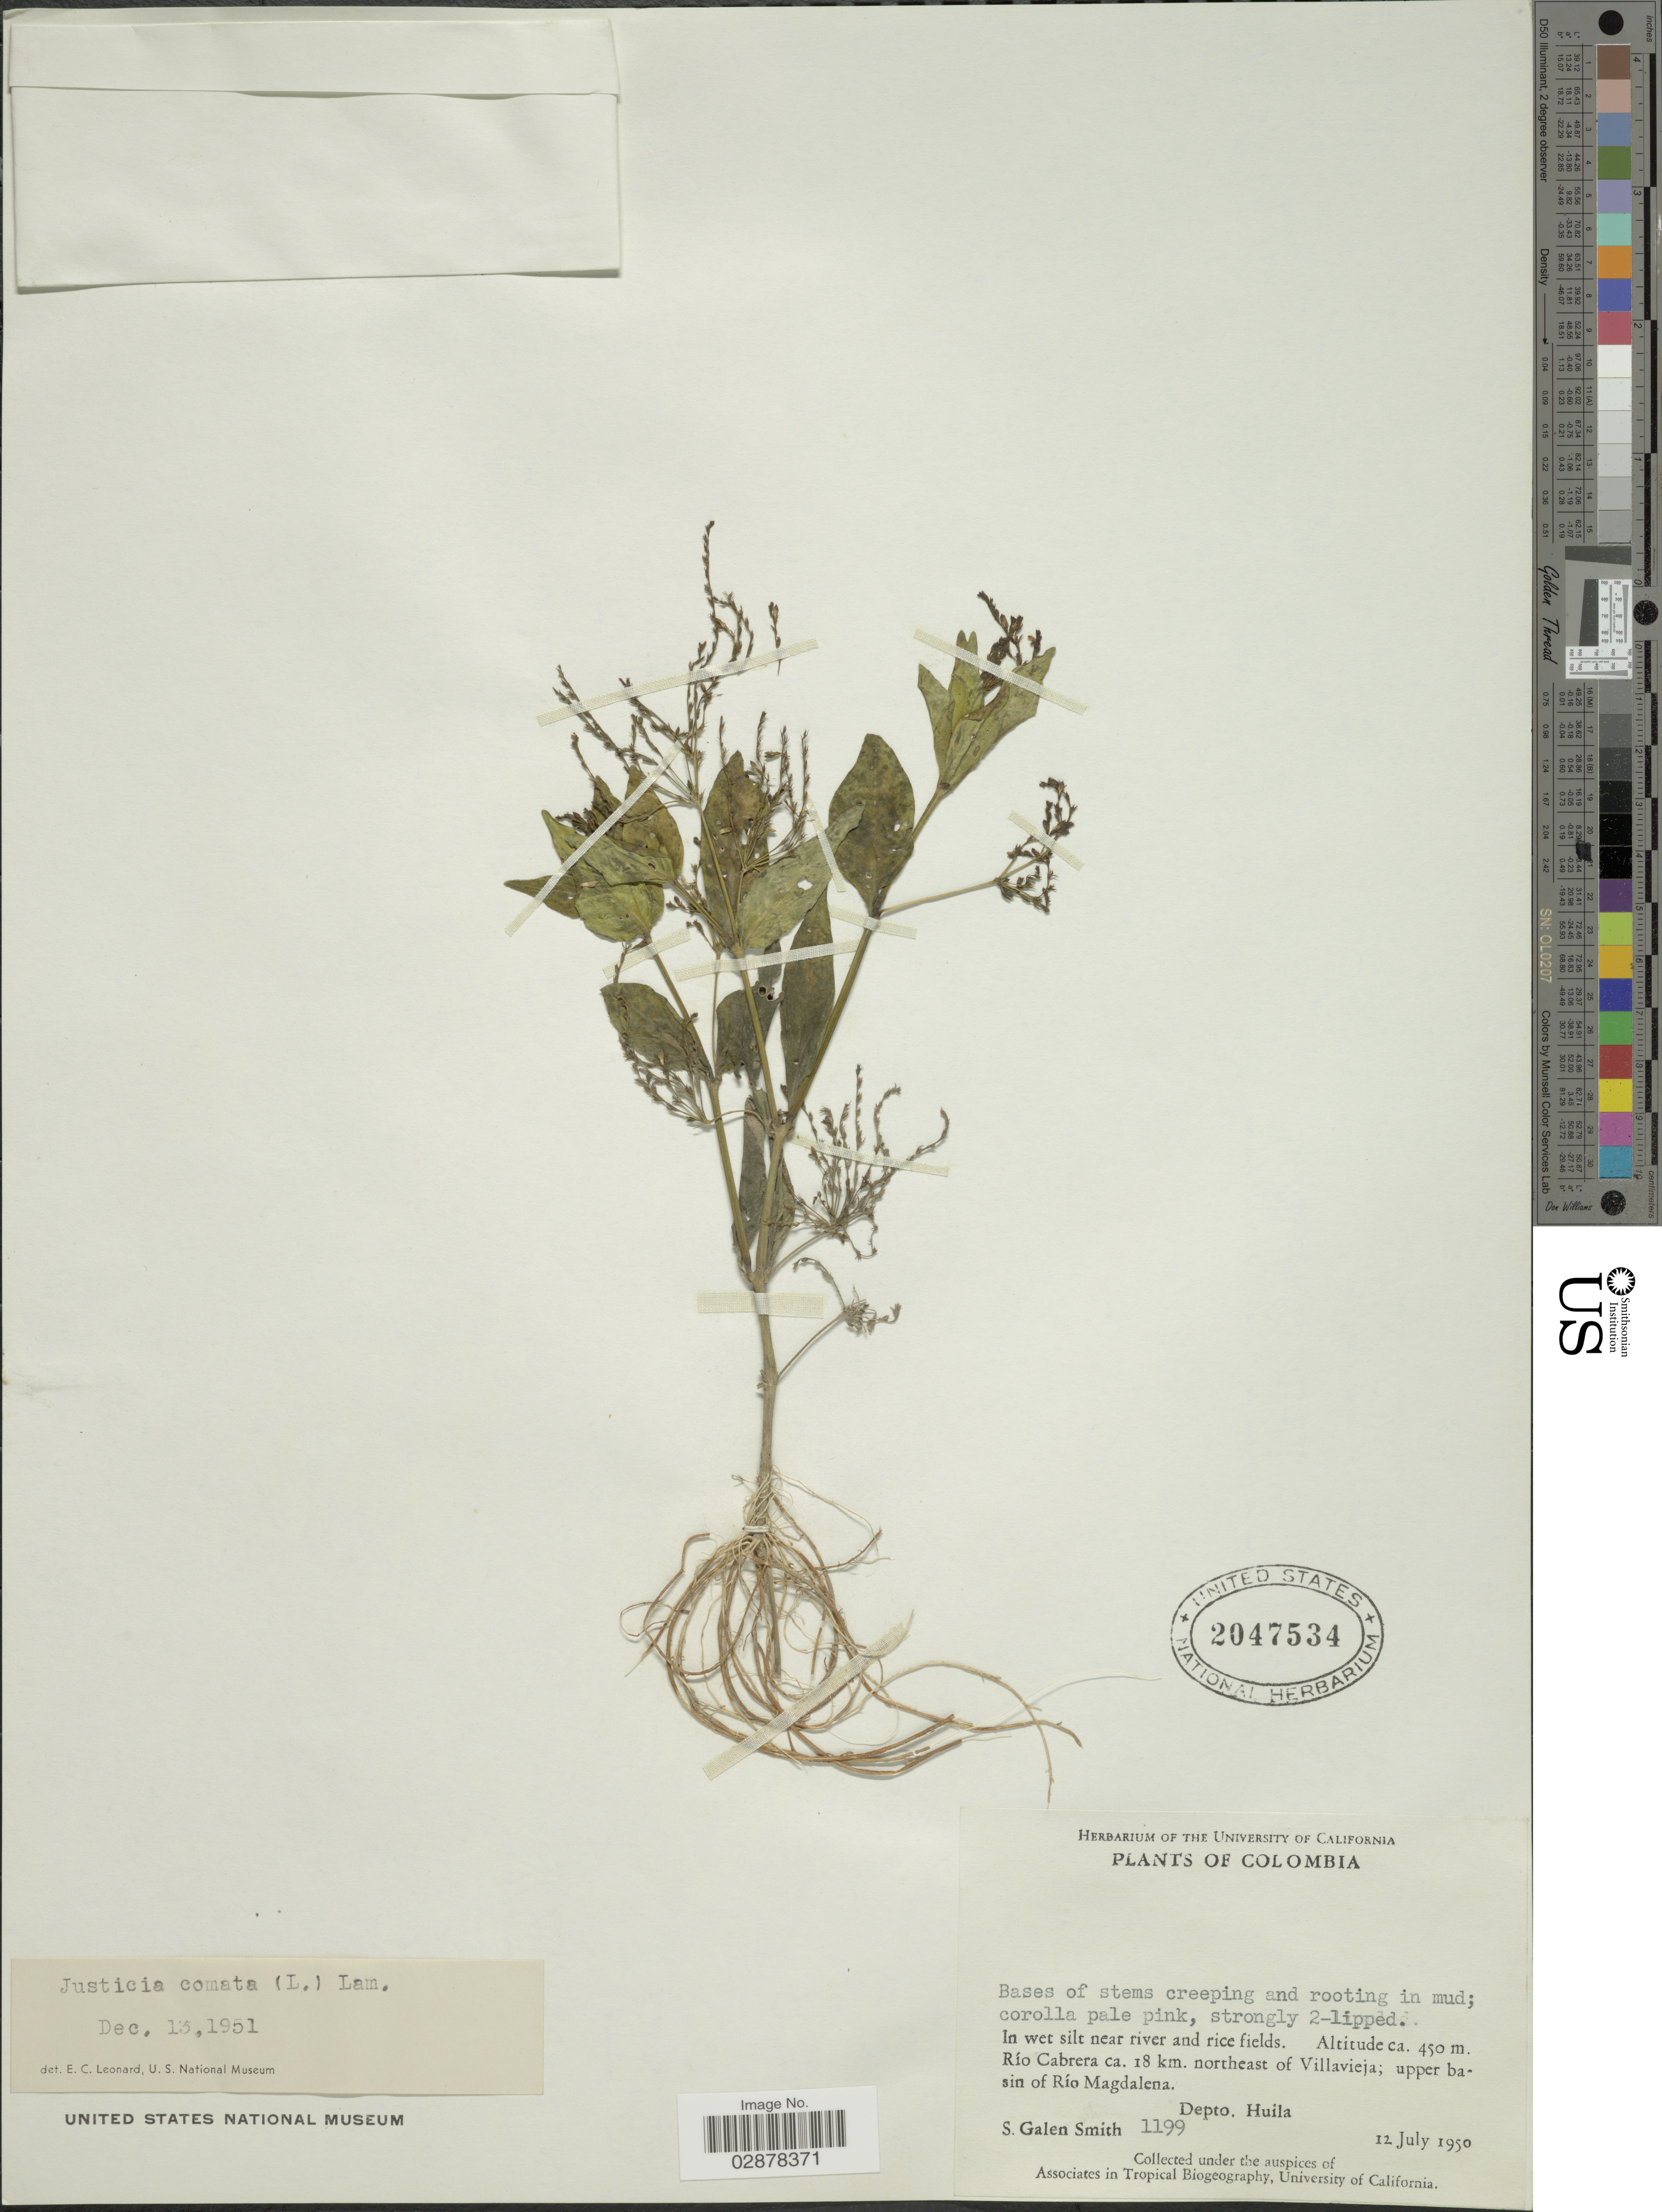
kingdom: Plantae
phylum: Tracheophyta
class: Magnoliopsida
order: Lamiales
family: Acanthaceae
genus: Justicia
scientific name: Justicia comata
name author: (L.) Lam.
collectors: S. G. Smith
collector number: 1199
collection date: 1950-07-12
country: Colombia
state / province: Huila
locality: In wet silt near river and rice fields. Río Cabrera ca. 18 km. northeast of Villavieja; upper basin of Río Magdalena. Depto. Huila.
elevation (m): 450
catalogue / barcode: US 2047534